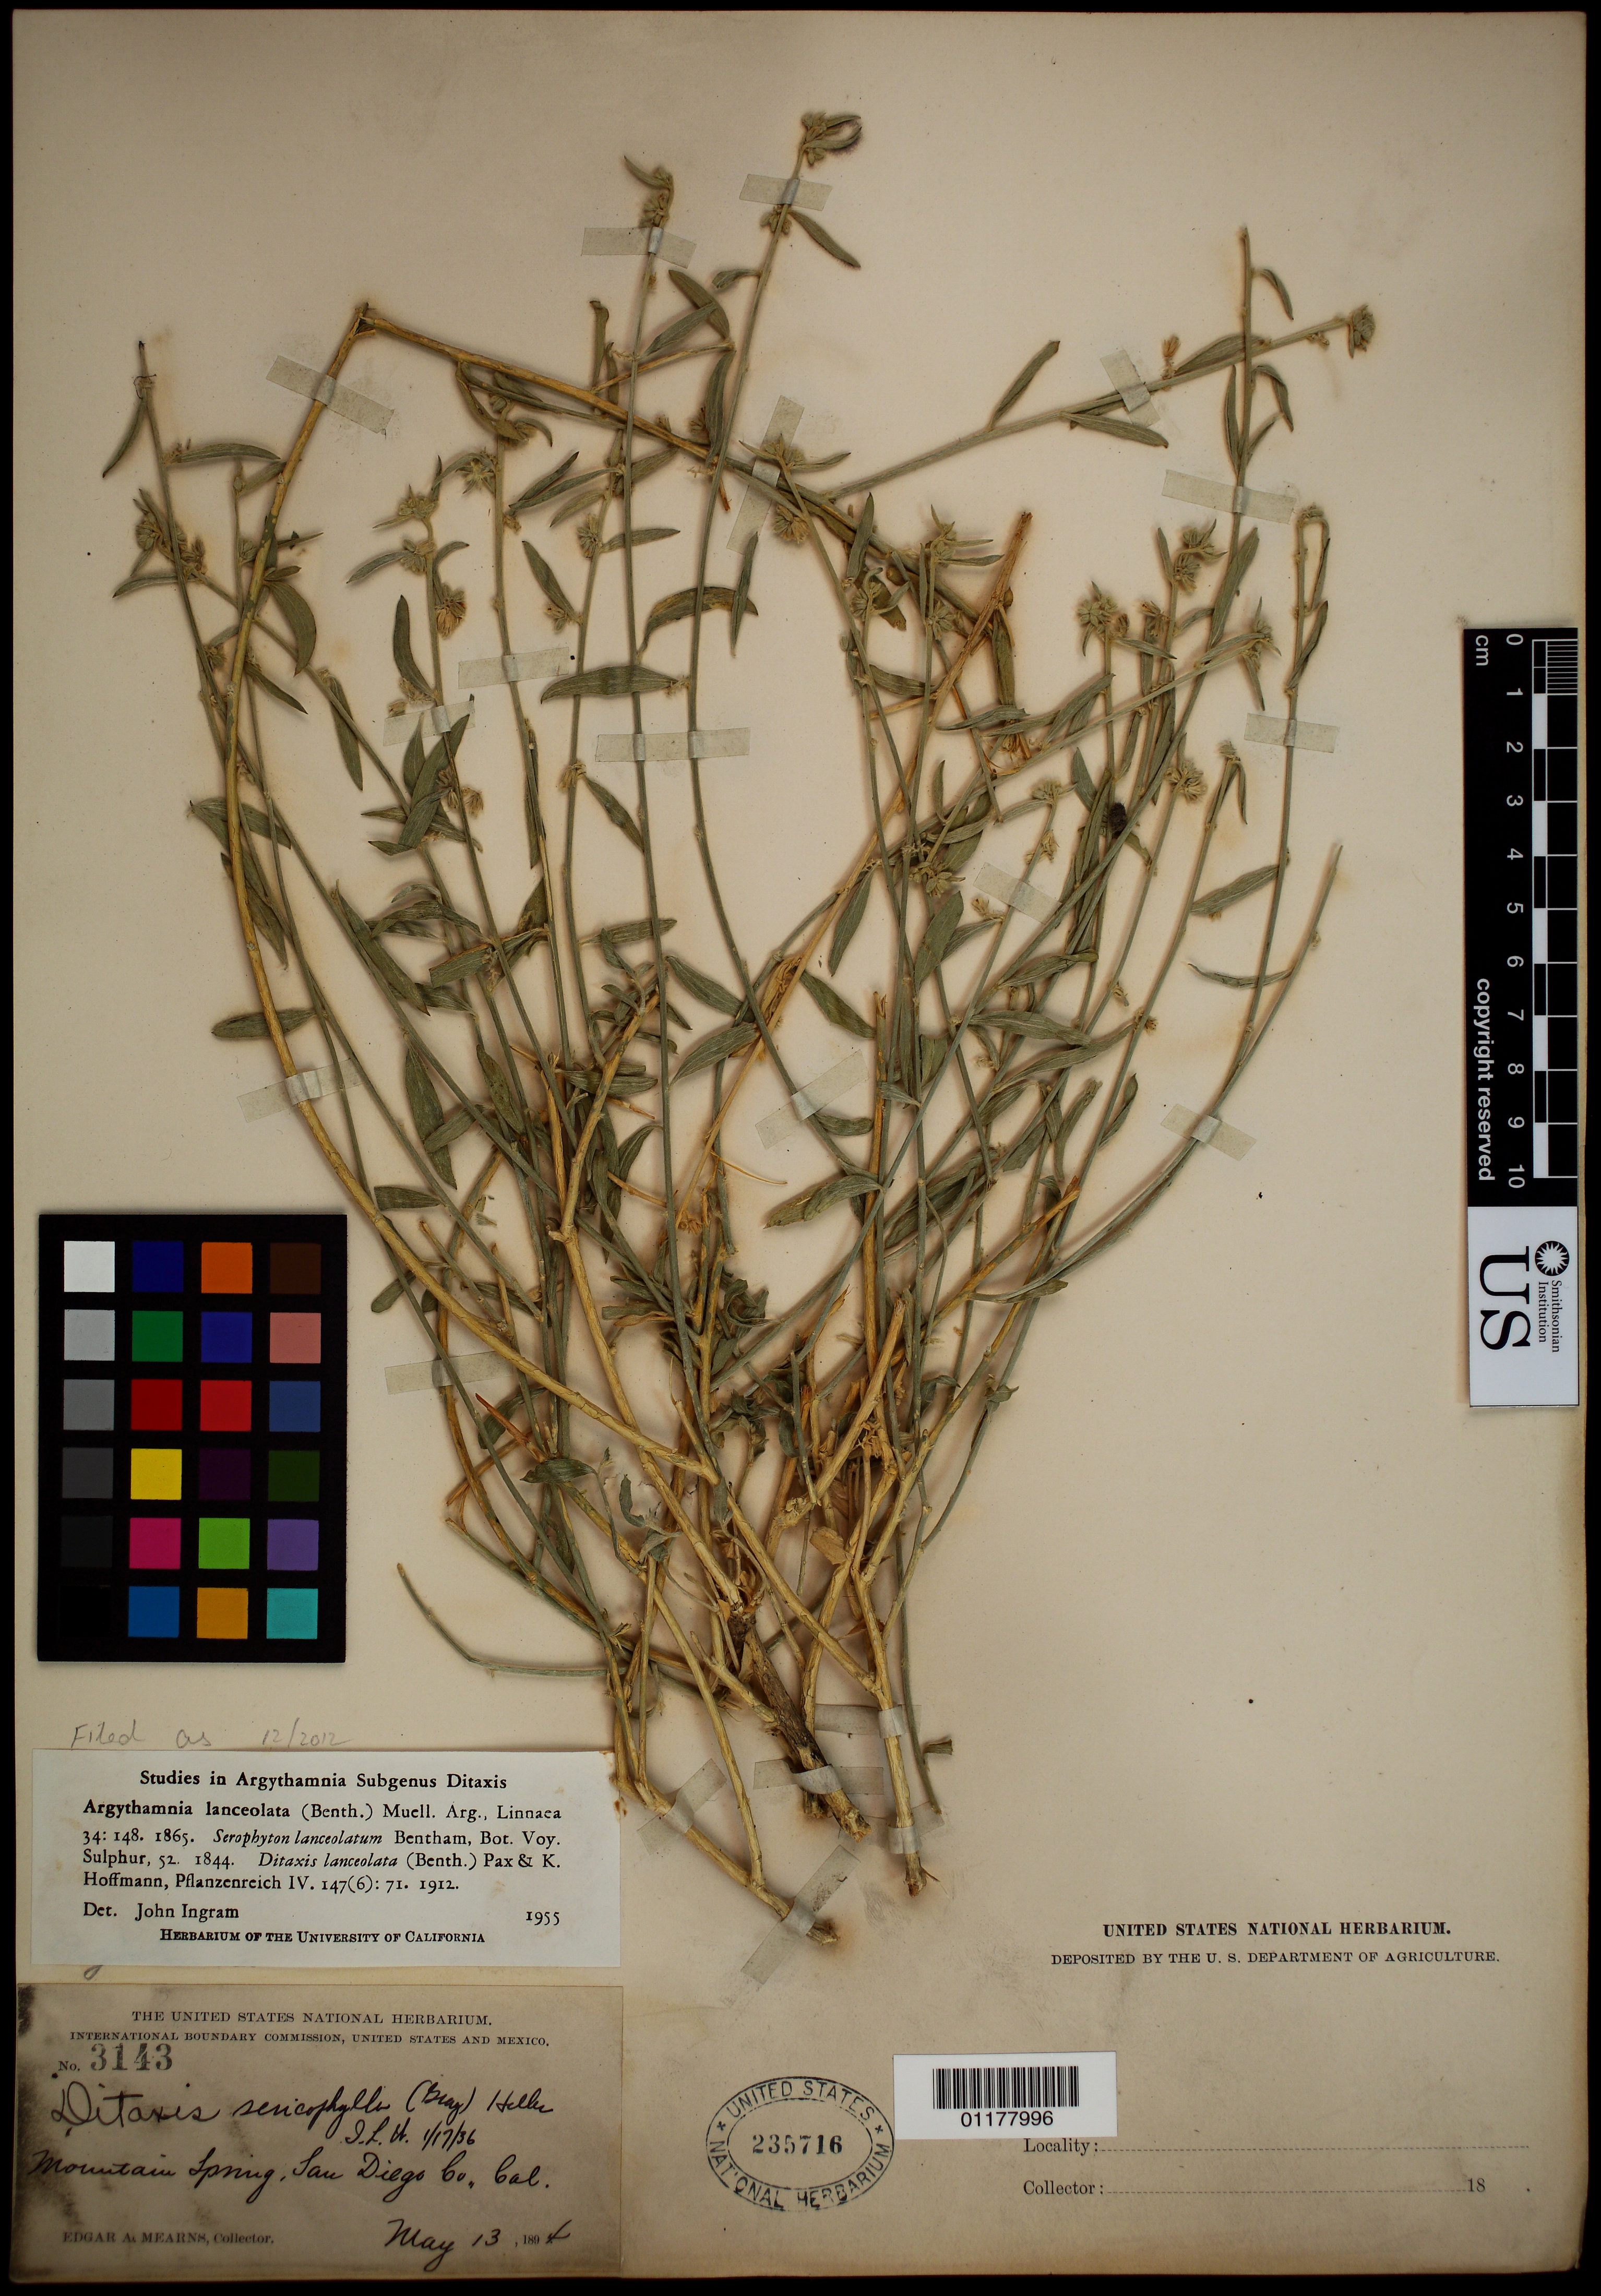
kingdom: Plantae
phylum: Tracheophyta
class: Magnoliopsida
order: Malpighiales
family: Euphorbiaceae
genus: Argythamnia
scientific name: Argythamnia lanceolata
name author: (Benth.) Müll. Arg.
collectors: E. A. Mearns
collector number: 3143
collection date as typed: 13 May 1894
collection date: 1894-05-13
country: United States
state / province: California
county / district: San Diego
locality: Mountain spring.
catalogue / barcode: US 235716